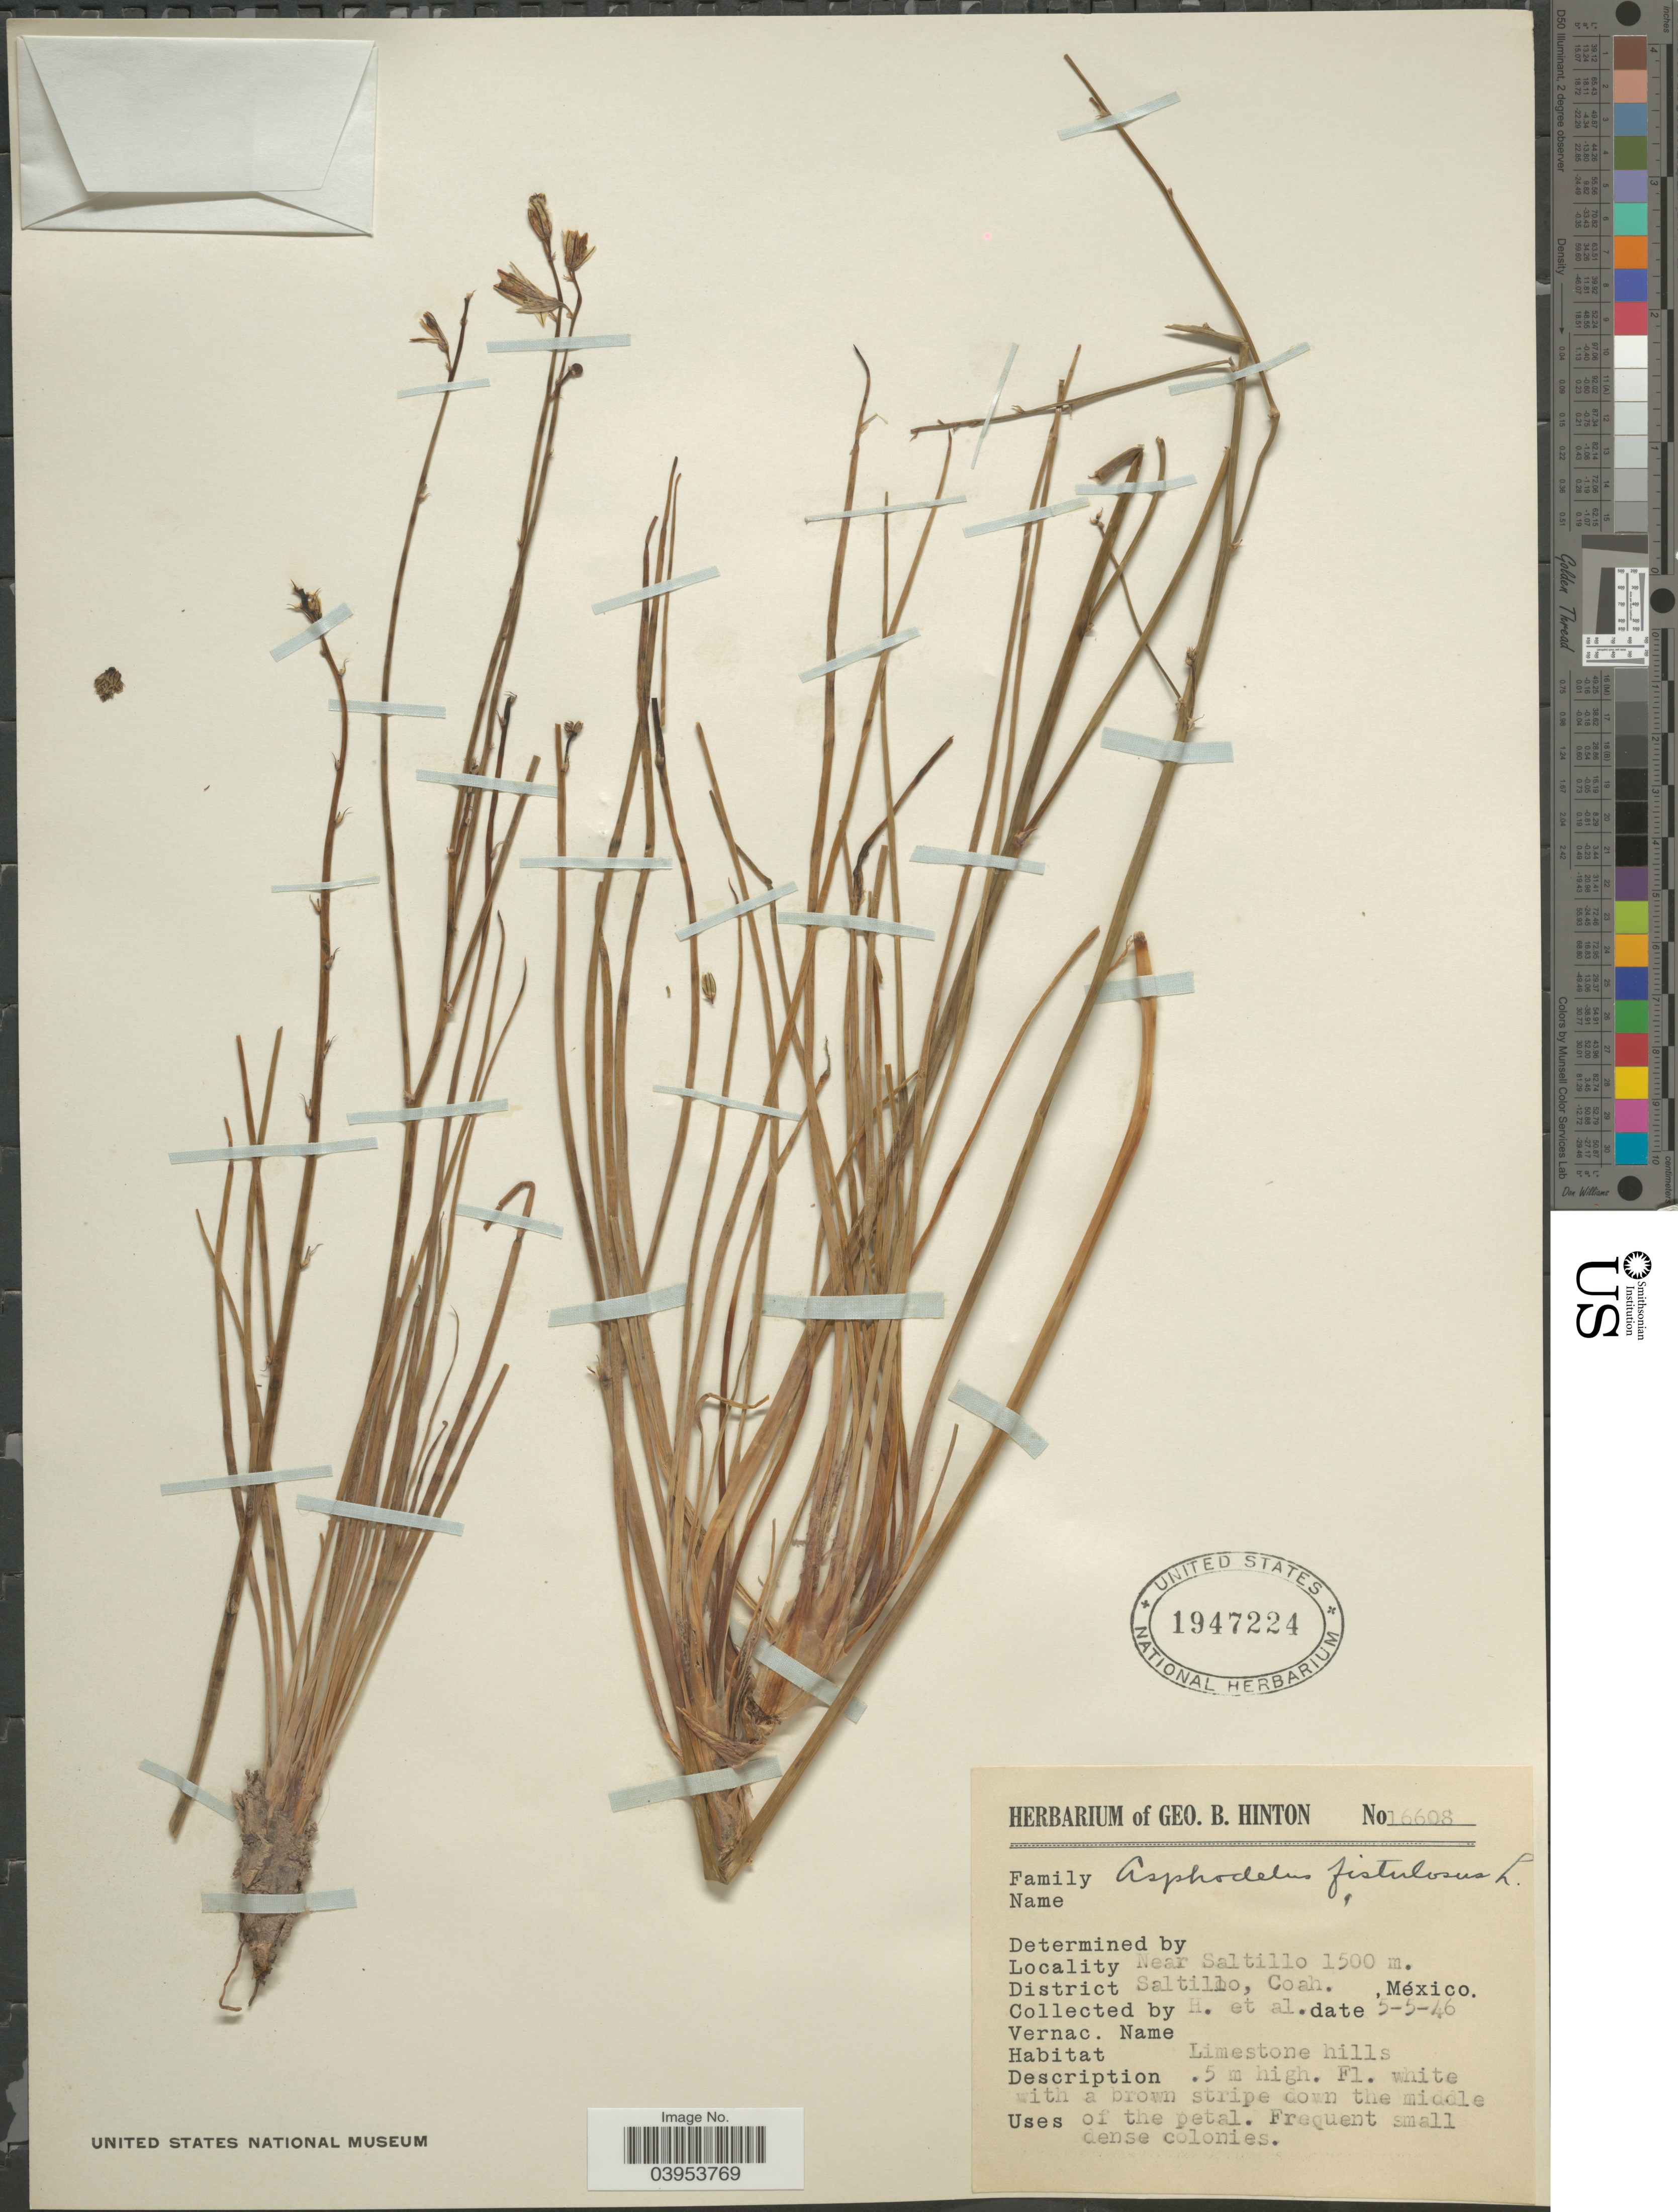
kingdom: Plantae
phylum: Tracheophyta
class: Liliopsida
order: Asparagales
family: Asphodelaceae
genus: Asphodelus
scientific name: Asphodelus fistulosus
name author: L.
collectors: G. B. Hinton & et al.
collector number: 16608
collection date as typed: Transcribed d/m/y: 5/5/46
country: Mexico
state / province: Coahuila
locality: Near Saltillo. District Saltillo.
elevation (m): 1500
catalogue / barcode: US 1947224